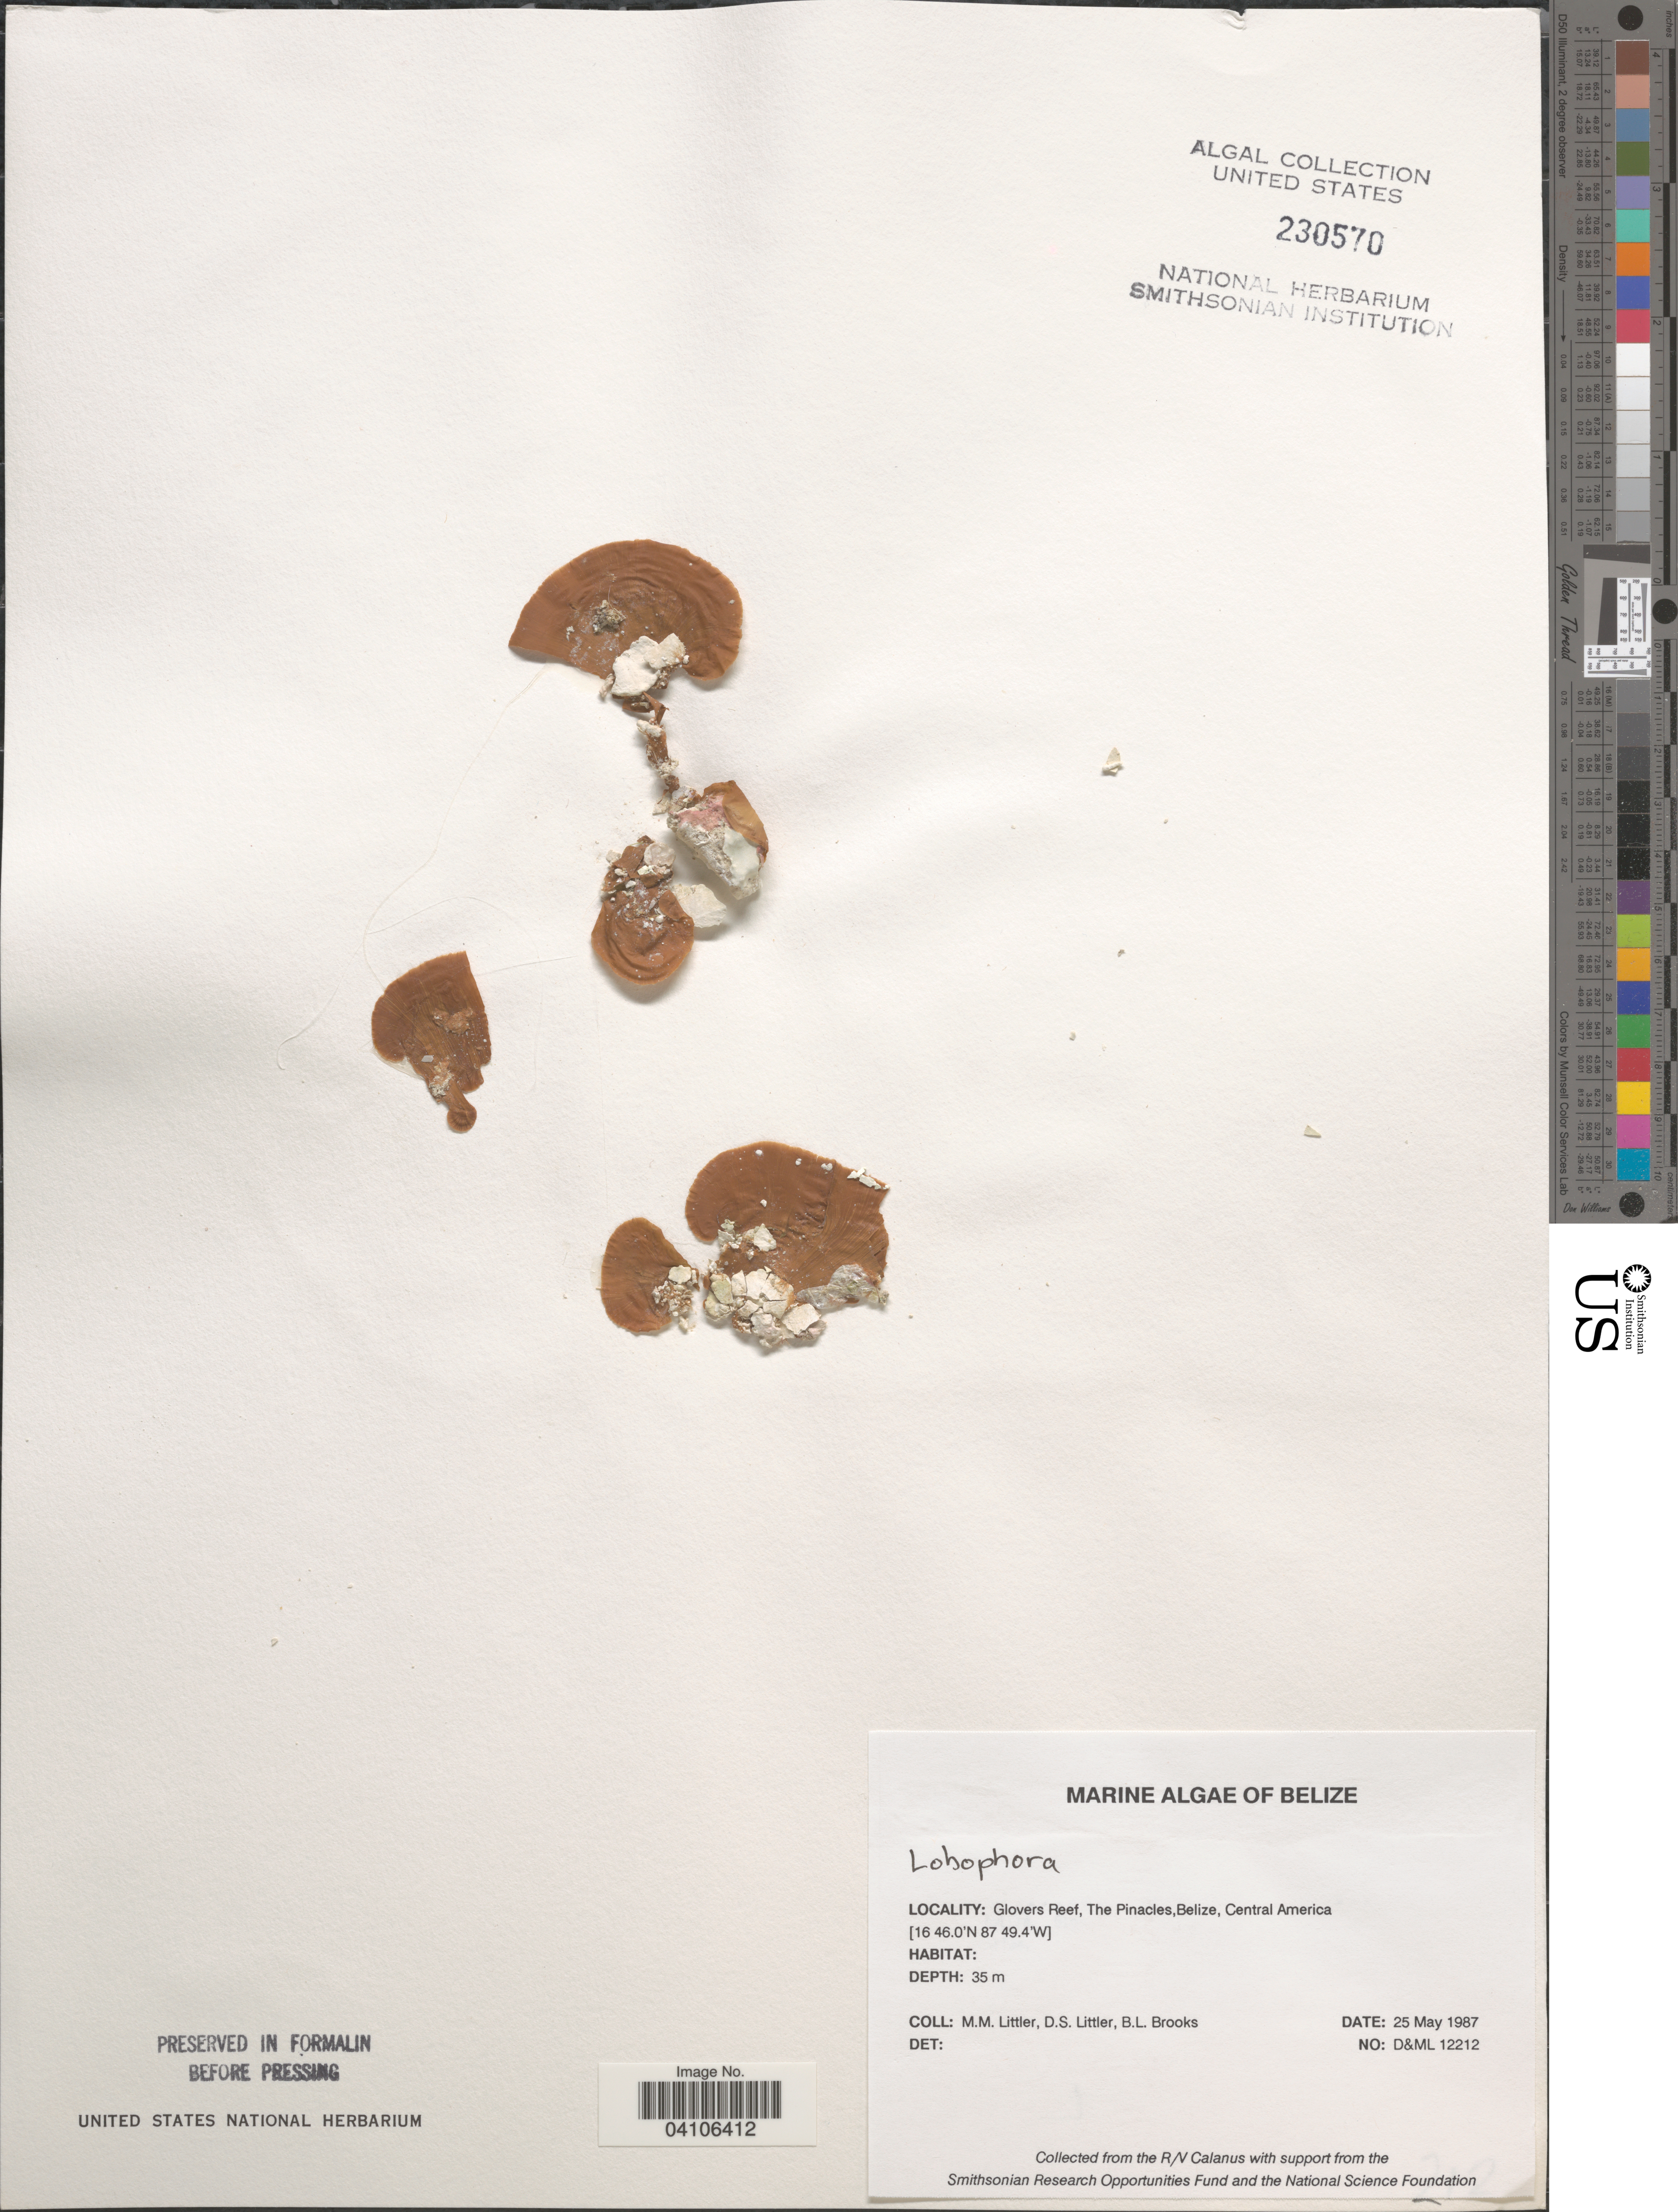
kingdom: Chromista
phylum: Ochrophyta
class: Phaeophyceae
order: Dictyotales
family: Dictyotaceae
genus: Lobophora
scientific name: Lobophora sp.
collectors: D. S. Littler & B. Brooks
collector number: D&ML12212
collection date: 1987-05-25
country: Belize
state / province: Belize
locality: Glovers Reef, The Pinacles.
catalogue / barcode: US 230570